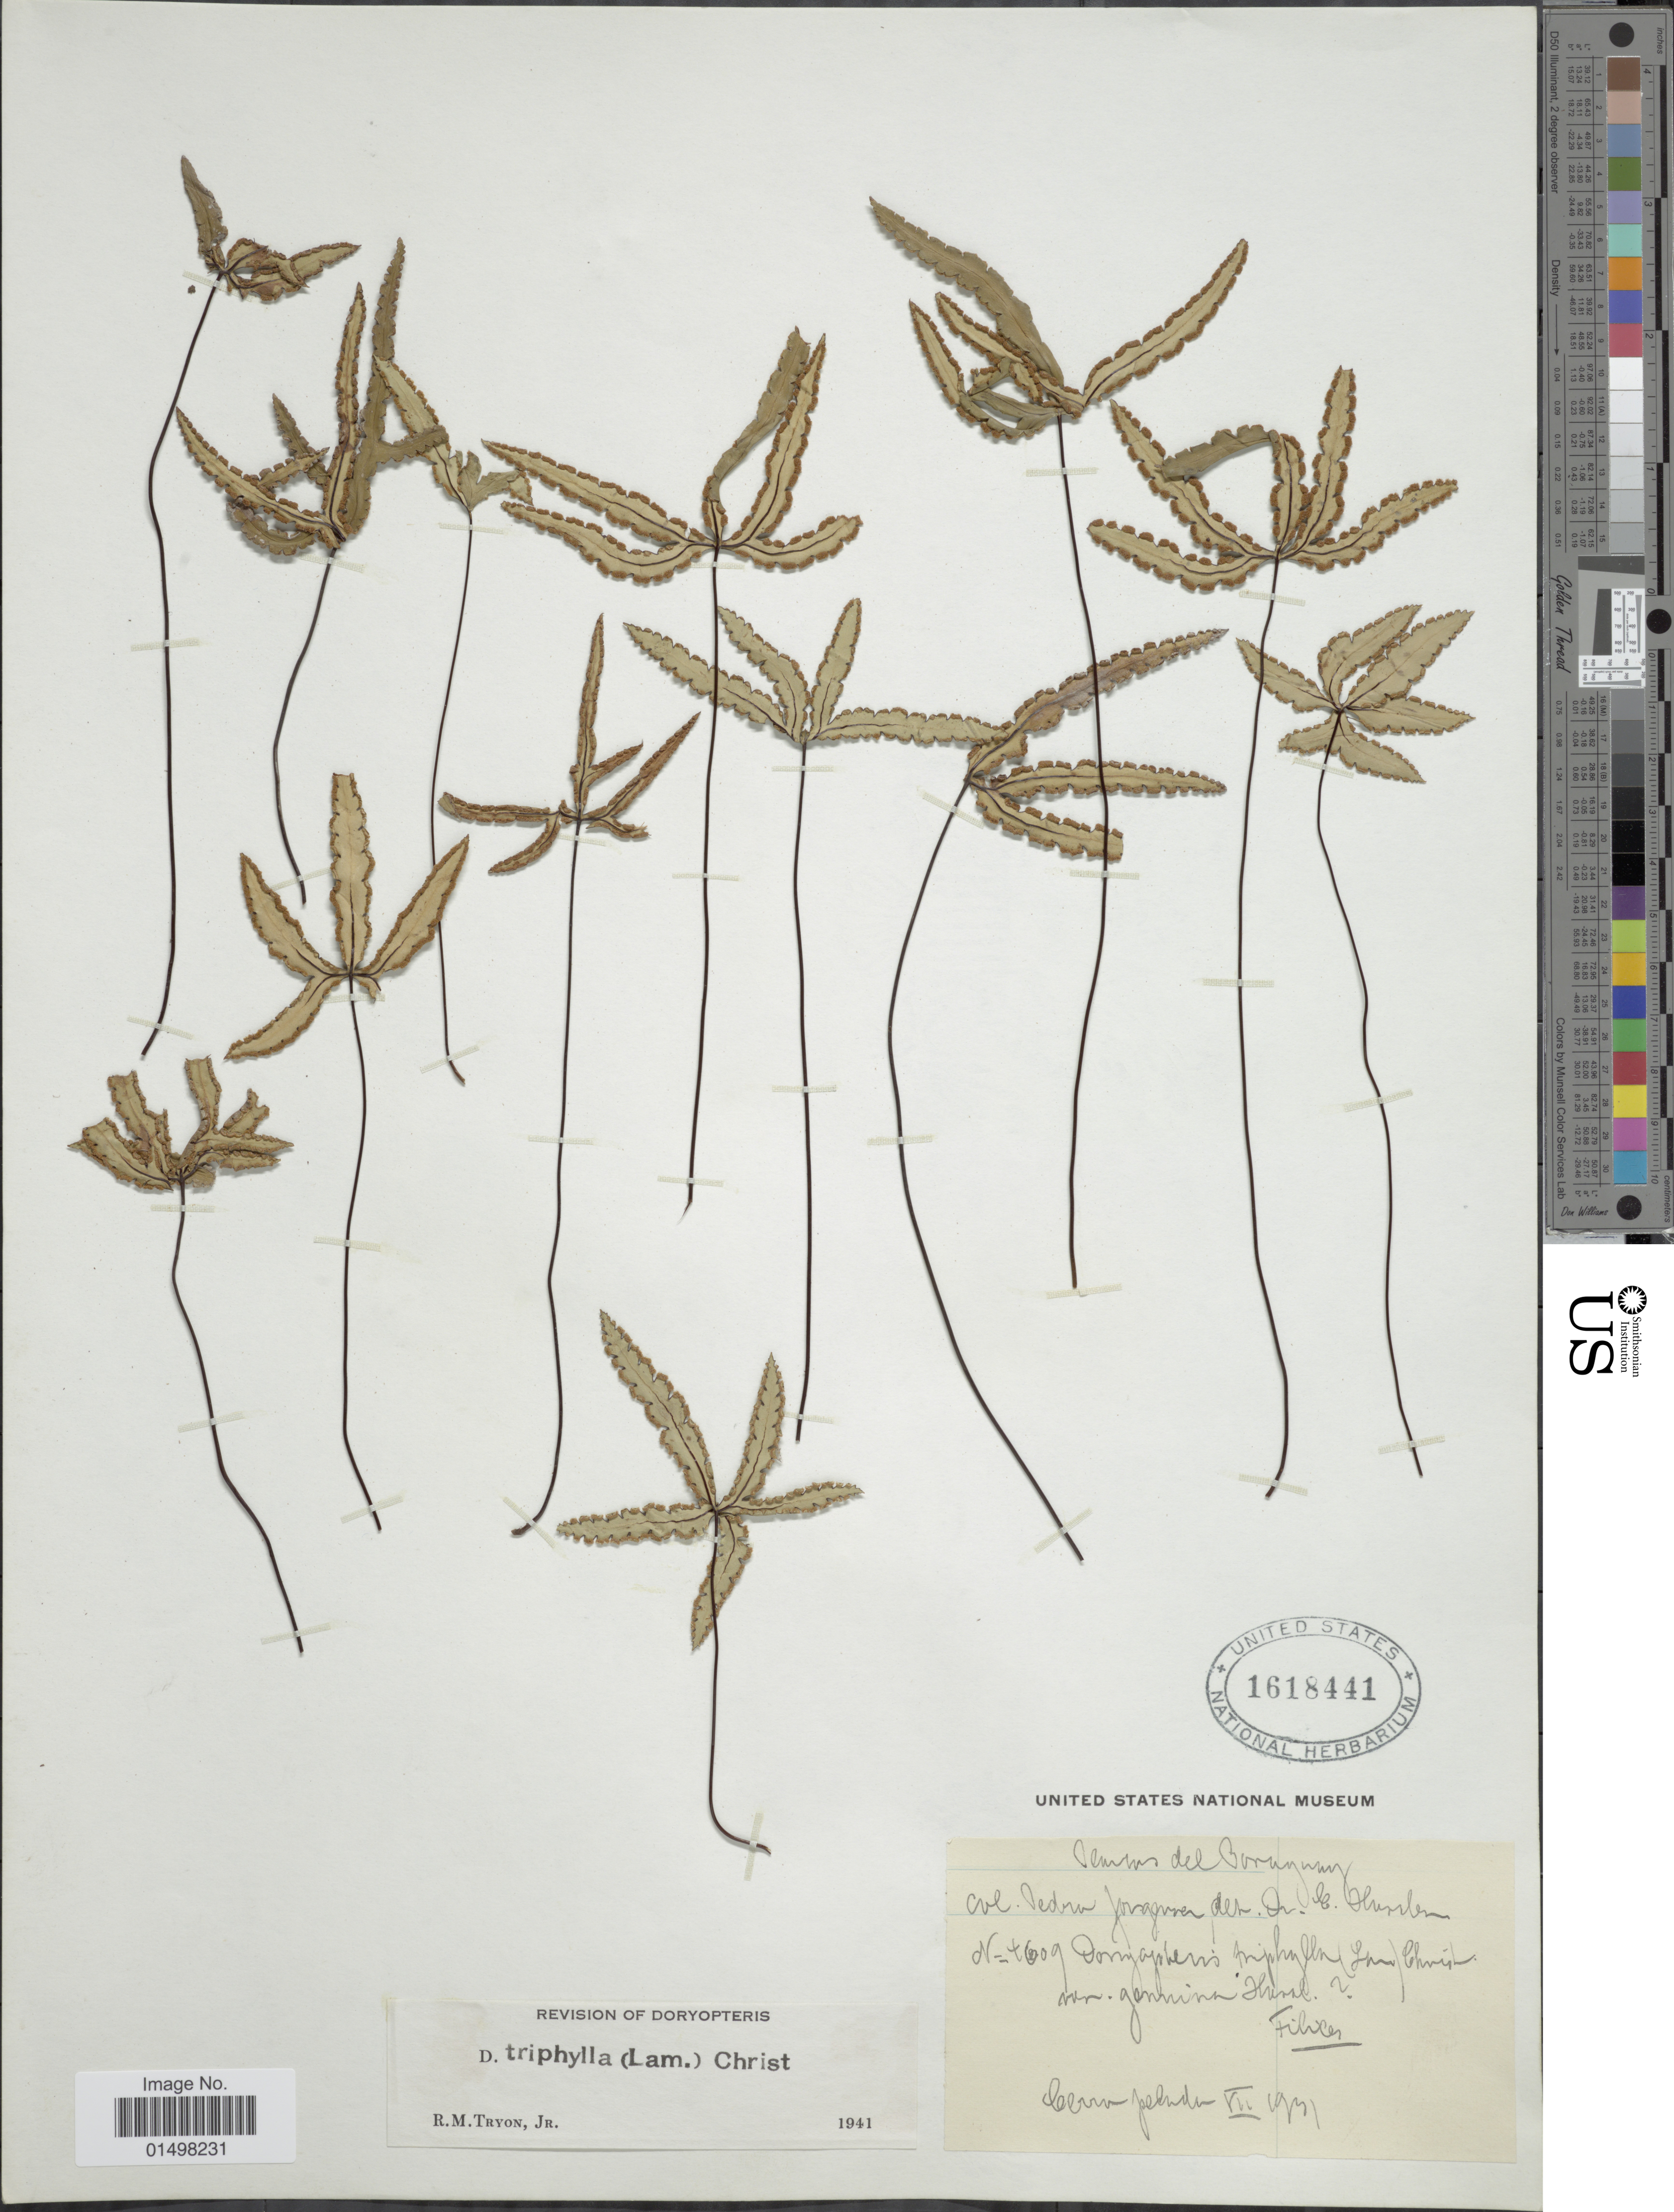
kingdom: Plantae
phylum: Tracheophyta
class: Polypodiopsida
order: Polypodiales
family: Pteridaceae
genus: Doryopteris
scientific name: Doryopteris triphylla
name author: (Lam.) Christ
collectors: P. Jörgensen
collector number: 1609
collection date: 1931-07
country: Paraguay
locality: Cerro pelado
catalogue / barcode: US 1618441